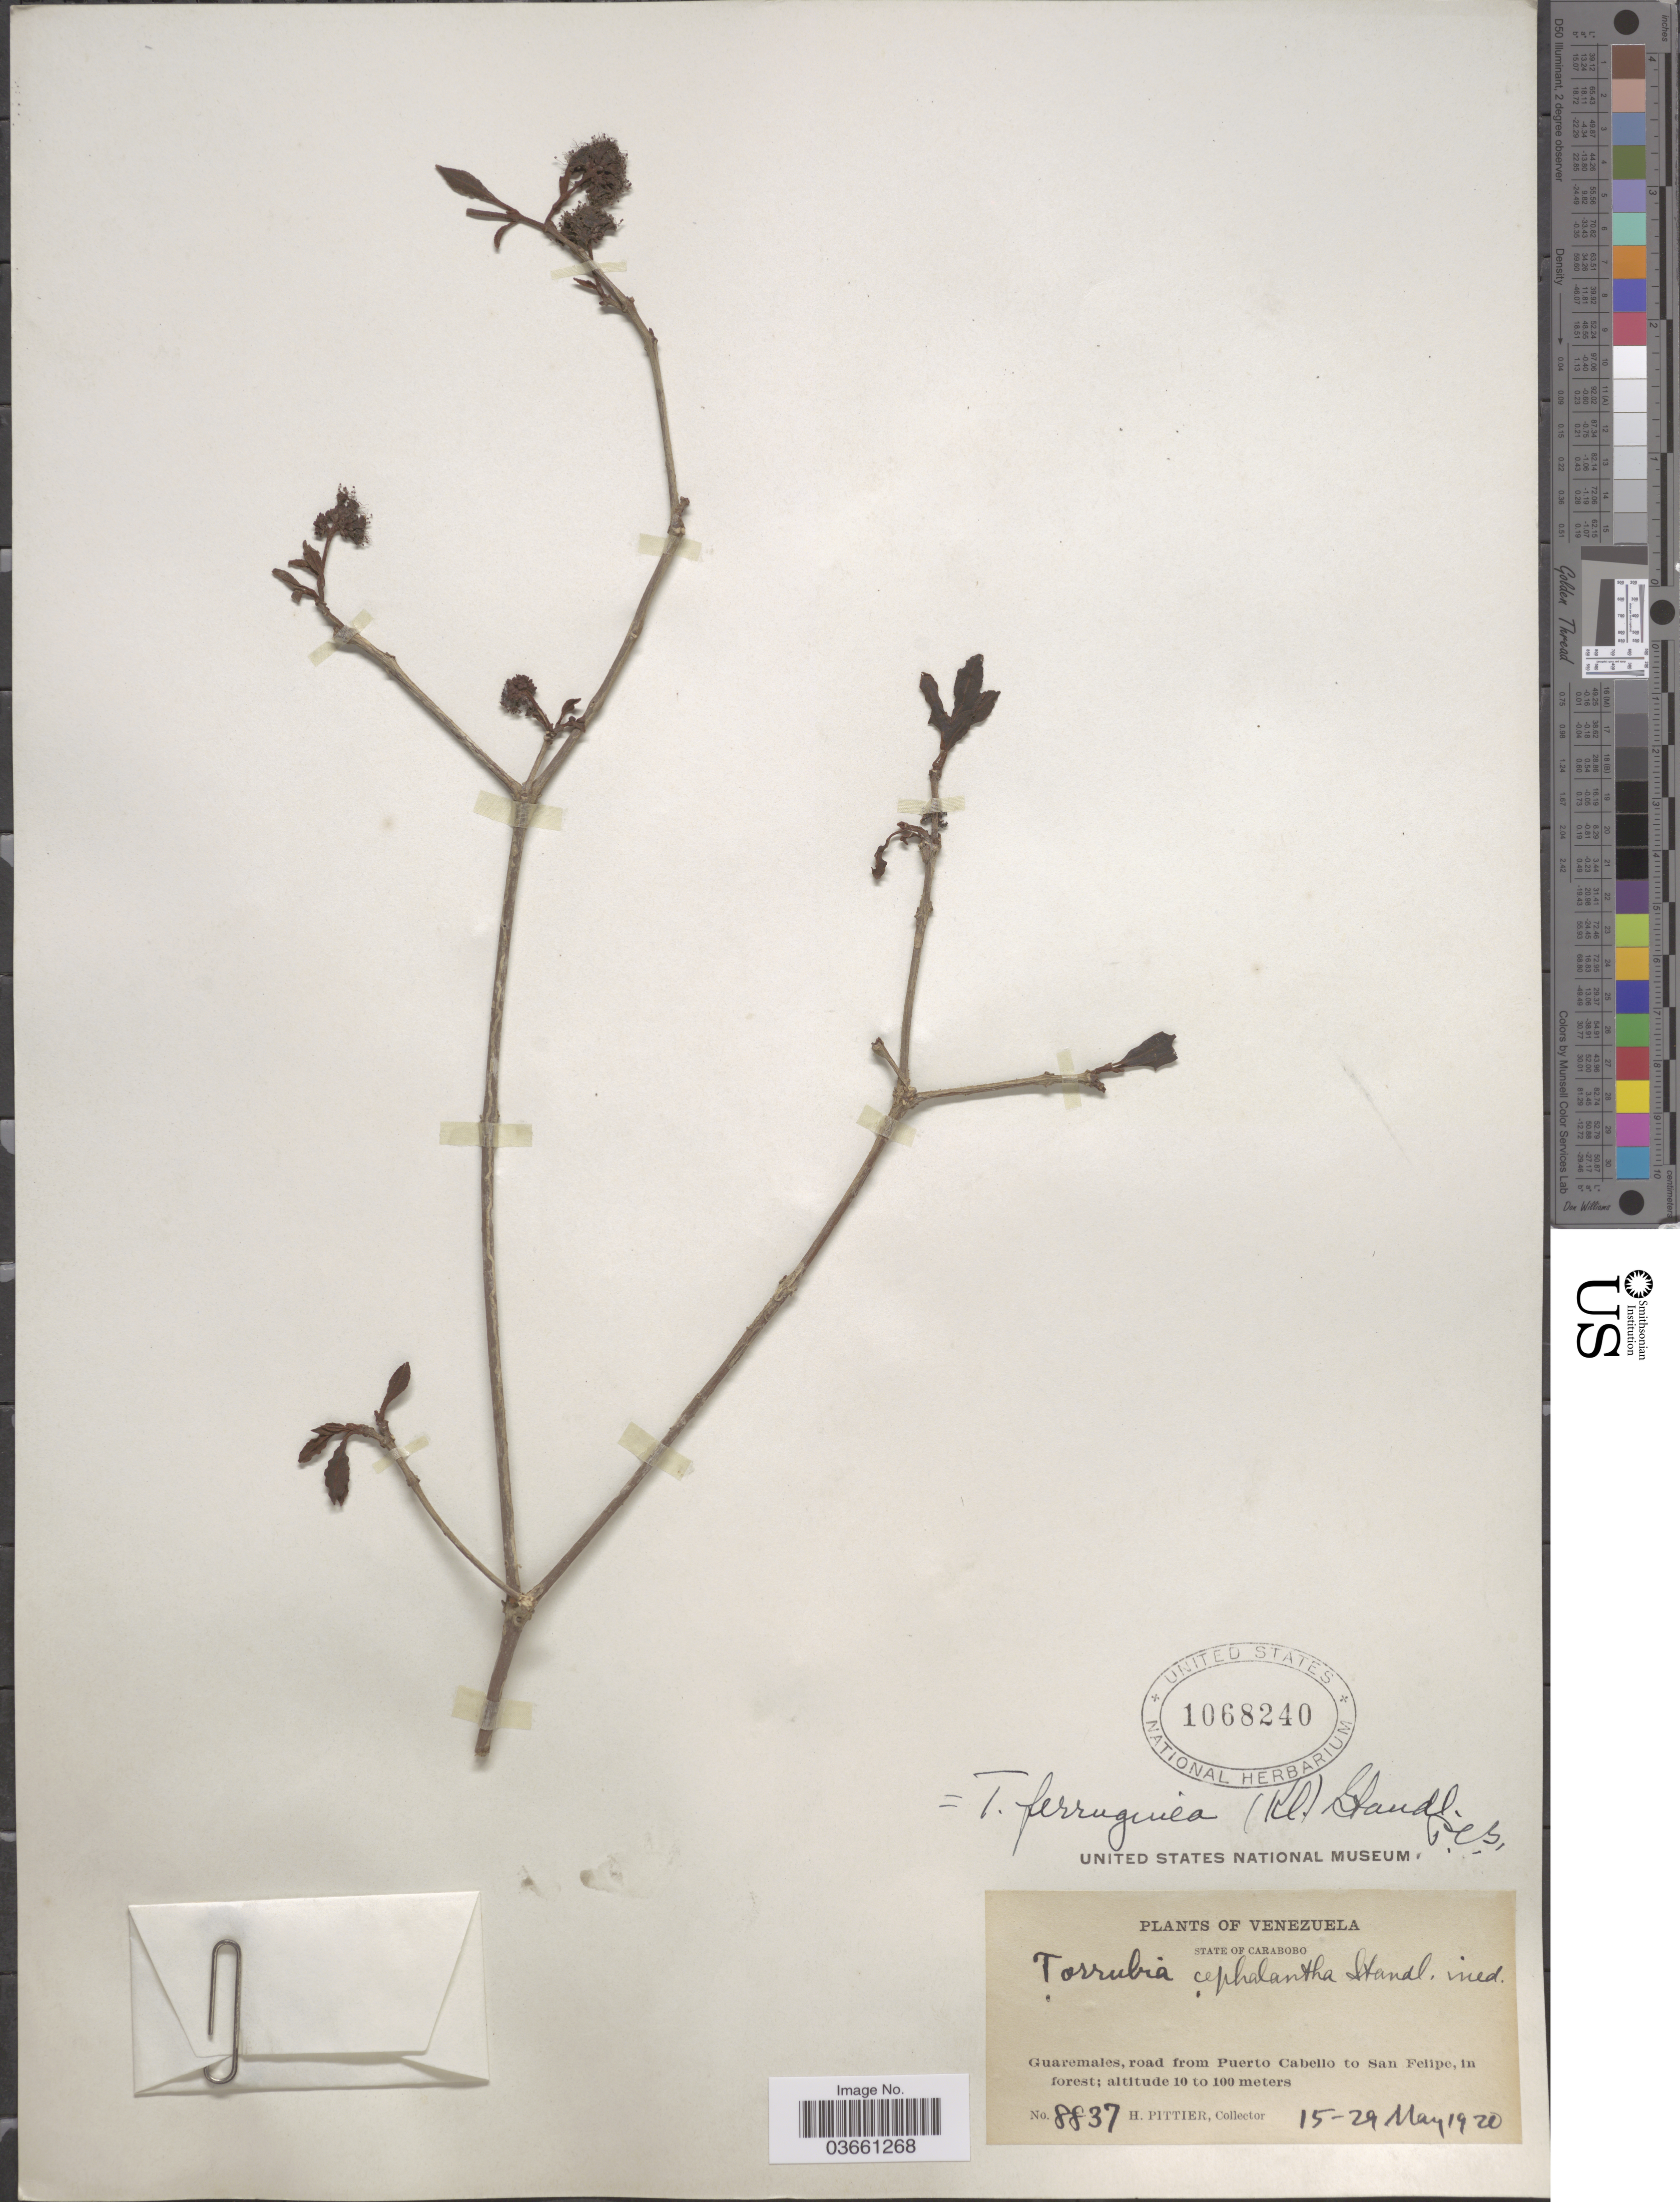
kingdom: Plantae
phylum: Tracheophyta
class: Magnoliopsida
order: Caryophyllales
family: Nyctaginaceae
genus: Guapira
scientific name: Guapira ferruginea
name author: (Klotzsch ex Choisy) Lundell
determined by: Strong, Mark T., (BOT), Smithsonian Institution - National Museum of Natural History (UNITED STATES)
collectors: H. F. Pittier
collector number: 8837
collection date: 1920-05-15/1920-05-29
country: Venezuela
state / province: Carabobo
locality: Guaremales, road from Puerto Cabello to San Felipe, in forest.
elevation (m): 10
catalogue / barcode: US 1068240